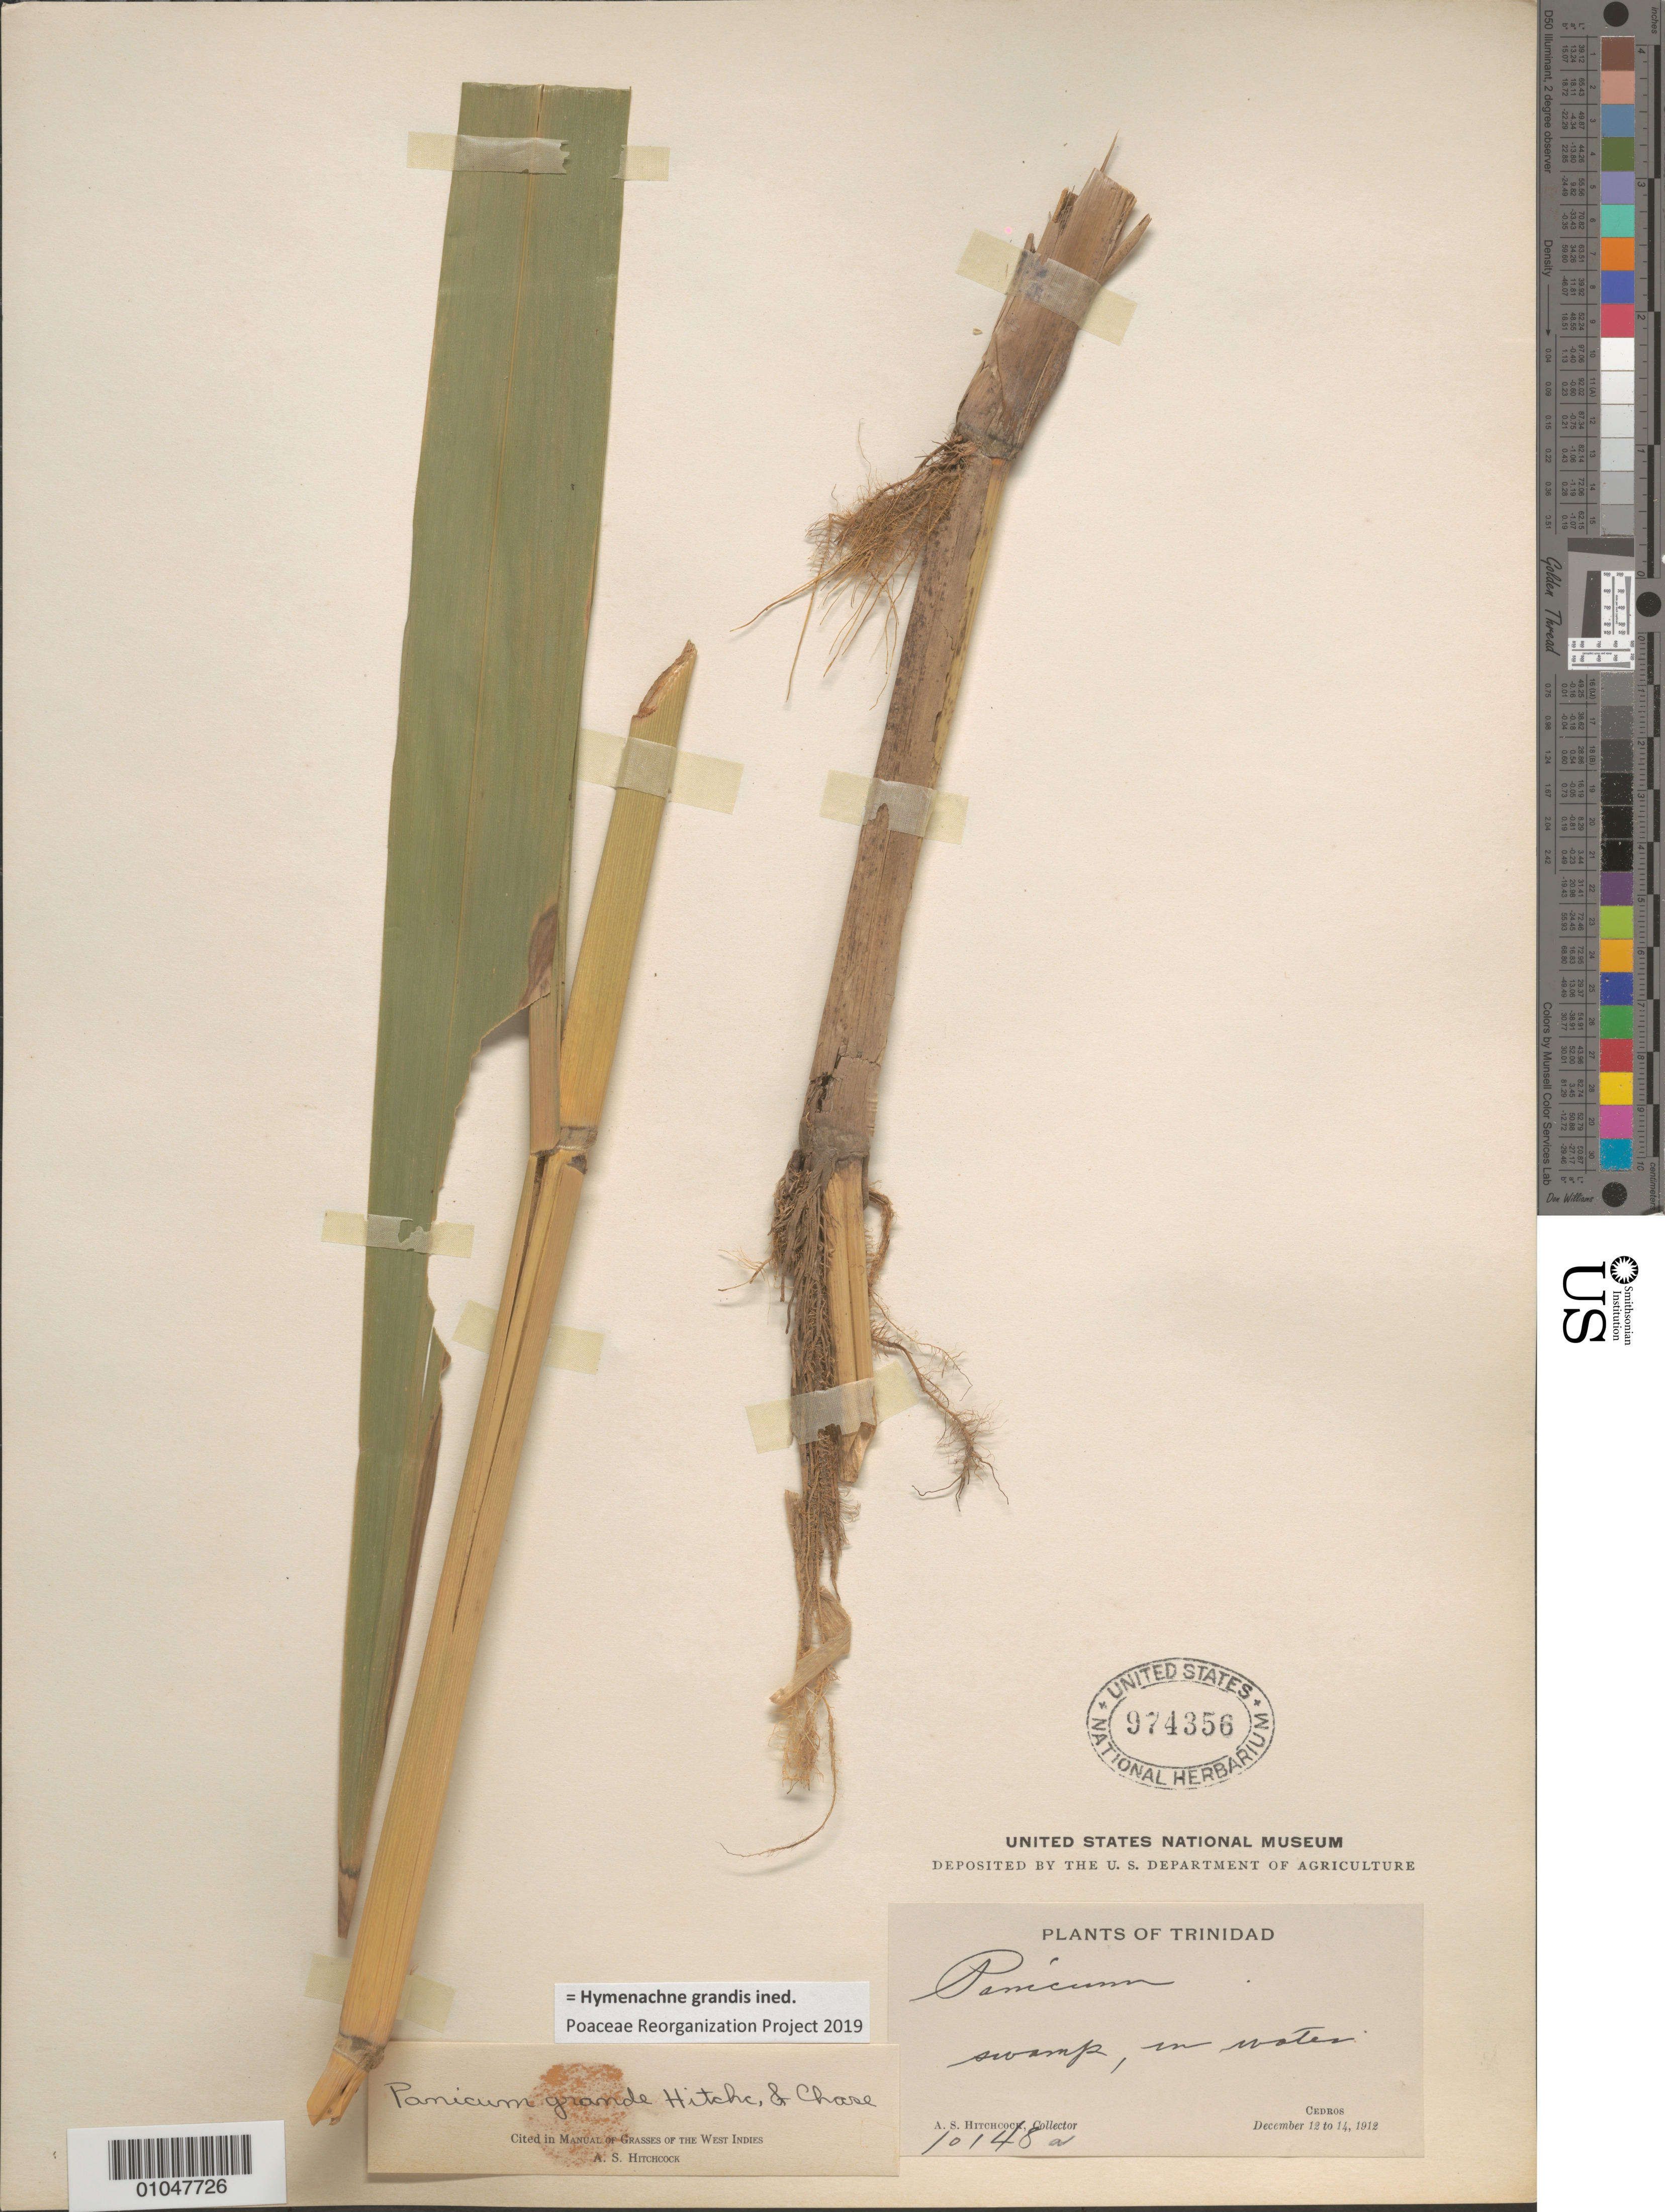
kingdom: Plantae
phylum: Tracheophyta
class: Liliopsida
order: Poales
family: Poaceae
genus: Panicum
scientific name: Panicum grande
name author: Hitchc. & Chase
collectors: A. S. Hitchcock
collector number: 10148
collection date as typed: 12 Dec 1912 to 14 Dec 1912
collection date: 1912-12-12/1912-12-14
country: Trinidad and Tobago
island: Trinidad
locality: Cedros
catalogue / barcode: US 974356